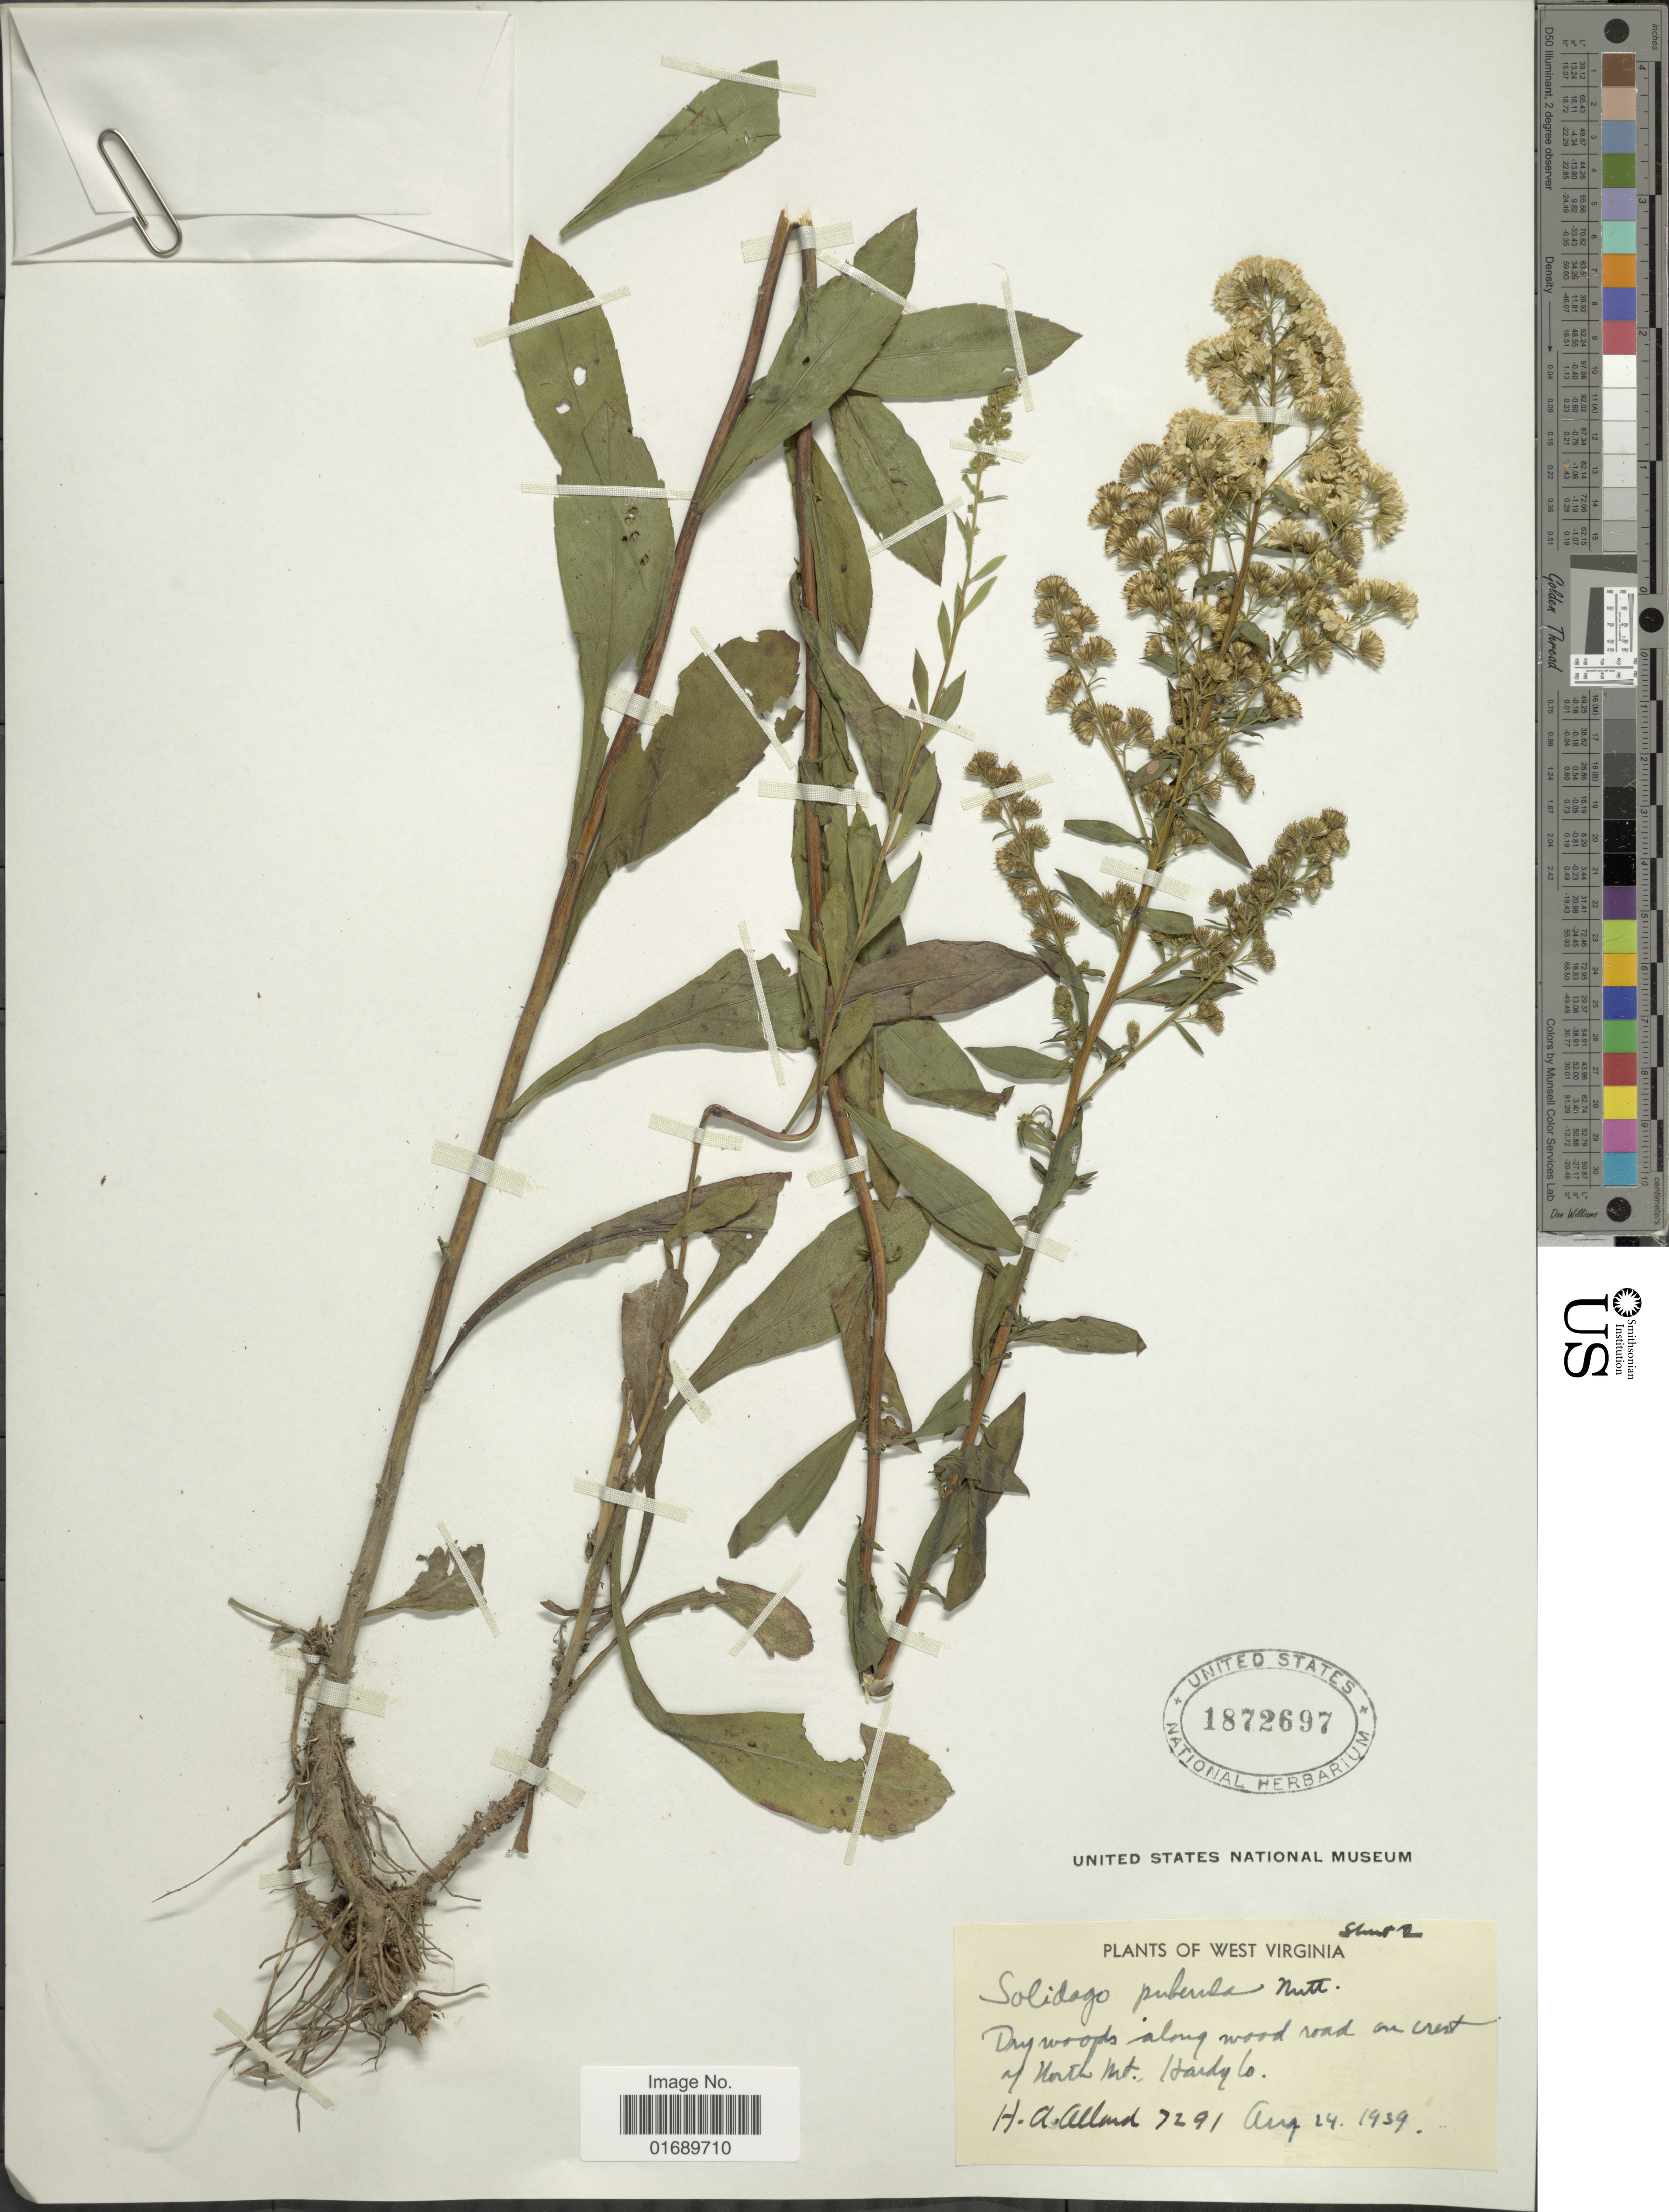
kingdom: Plantae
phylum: Tracheophyta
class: Magnoliopsida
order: Asterales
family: Asteraceae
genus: Solidago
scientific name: Solidago puberula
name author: Nutt.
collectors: H. A. Allard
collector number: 7291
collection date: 1939-08-24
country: United States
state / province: West Virginia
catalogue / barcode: US 1872697